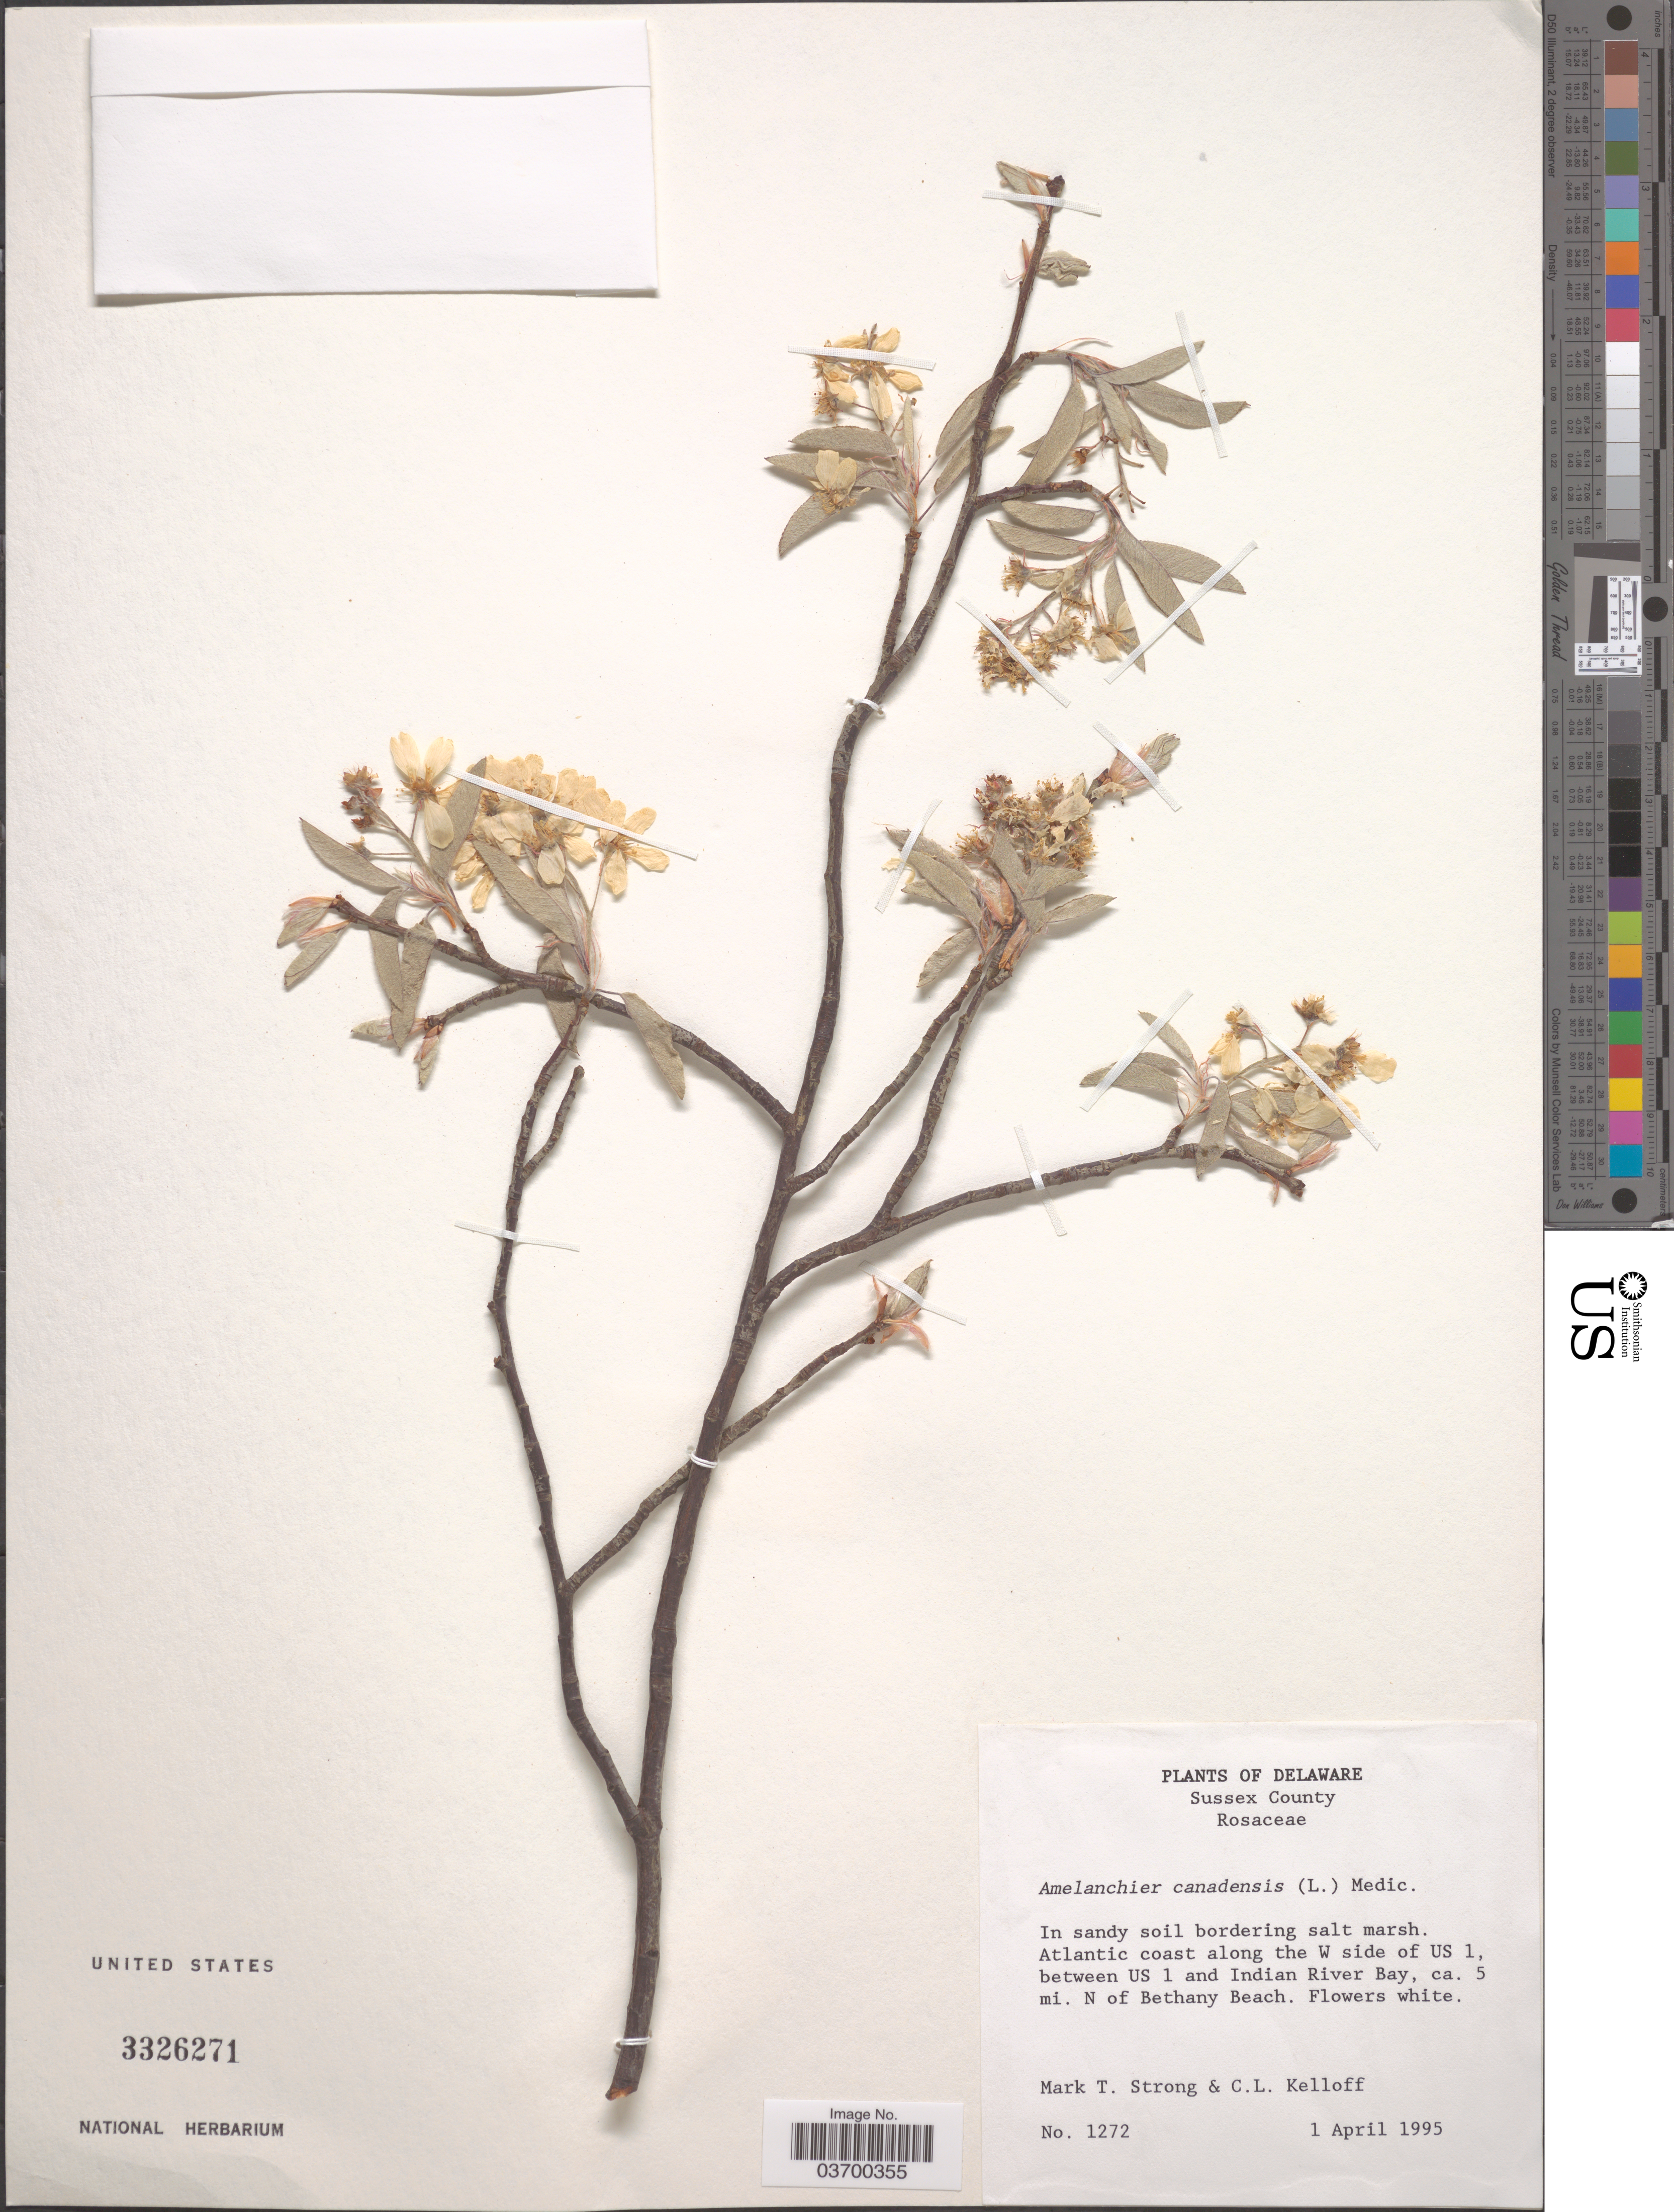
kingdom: Plantae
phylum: Tracheophyta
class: Magnoliopsida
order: Rosales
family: Rosaceae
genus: Amelanchier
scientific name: Amelanchier canadensis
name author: (L.) Medic.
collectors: M. T. Strong & C. L. Kelloff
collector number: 1272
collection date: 1995-04-01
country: United States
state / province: Delaware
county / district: Sussex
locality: Sussex County. Atlantic coast along the W side of US 1, between US 1 and Indian River Bay, ca. 5 mi. N of Betchany Beach.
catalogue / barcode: US 3326271